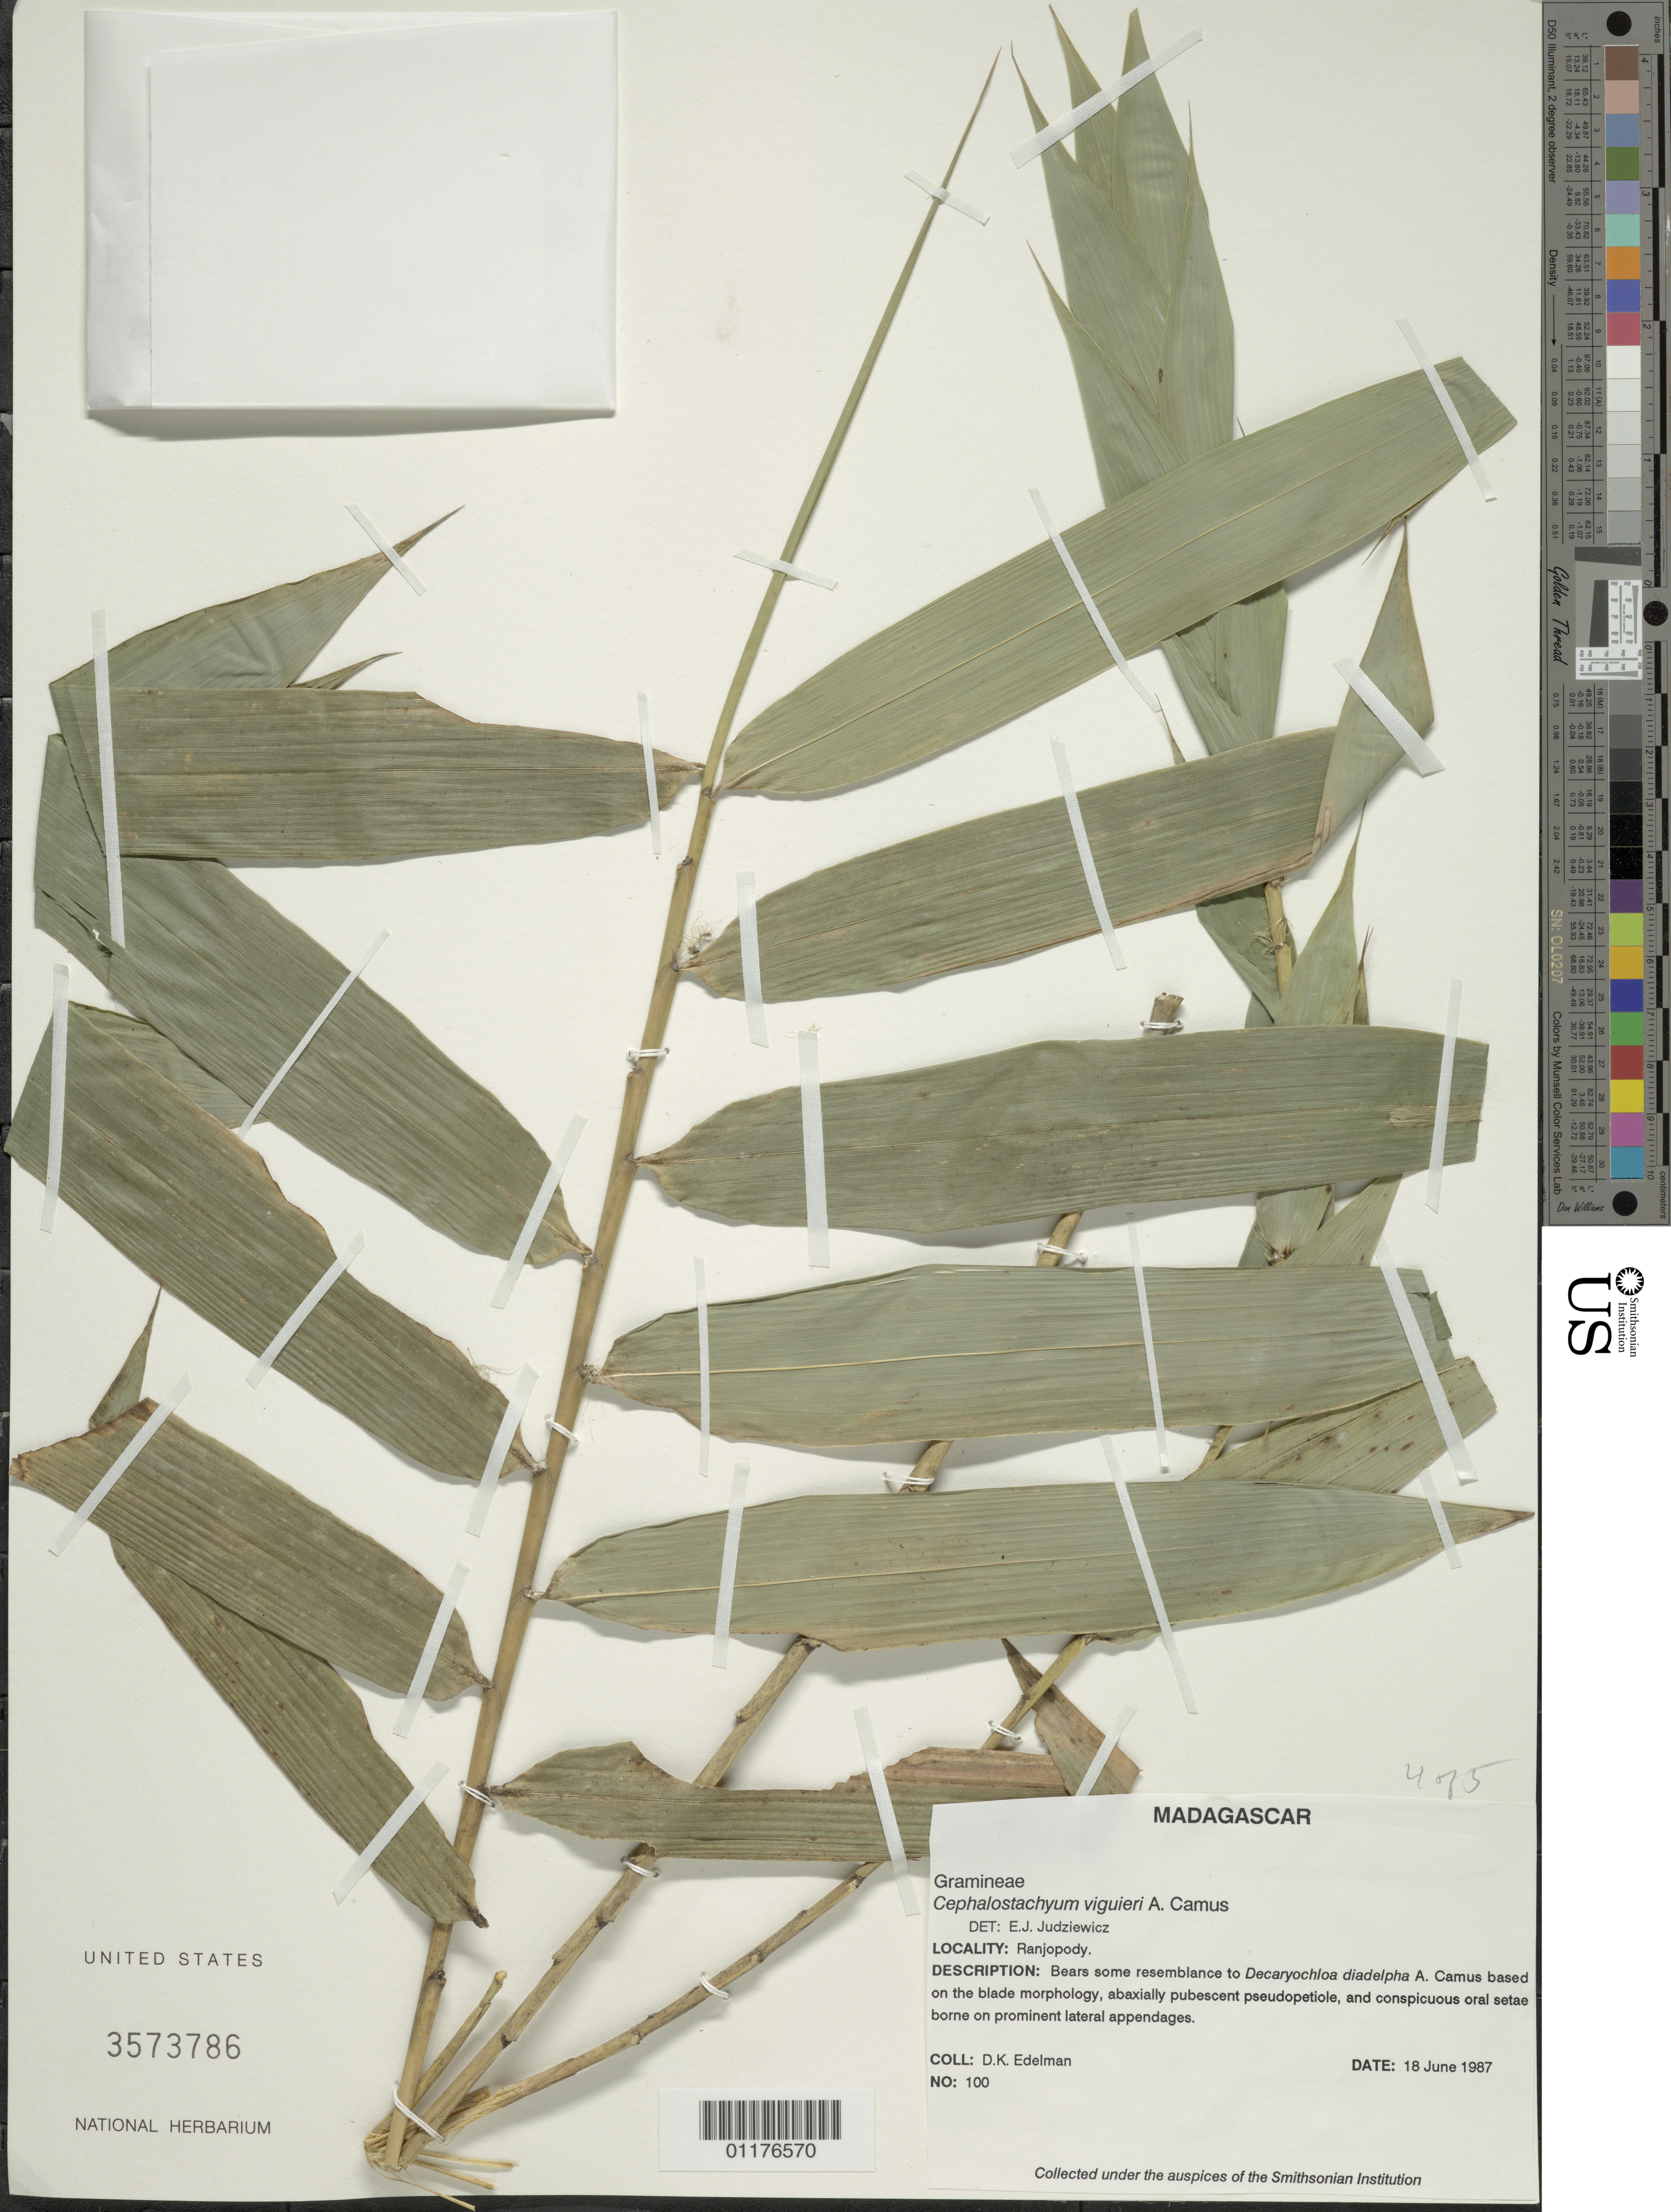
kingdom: Plantae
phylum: Tracheophyta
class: Liliopsida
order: Poales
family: Poaceae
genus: Cephalostachyum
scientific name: Cephalostachyum viguieri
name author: A. Camus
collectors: D. Edelman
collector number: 100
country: Madagascar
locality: Ranjopody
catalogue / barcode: US 3573786